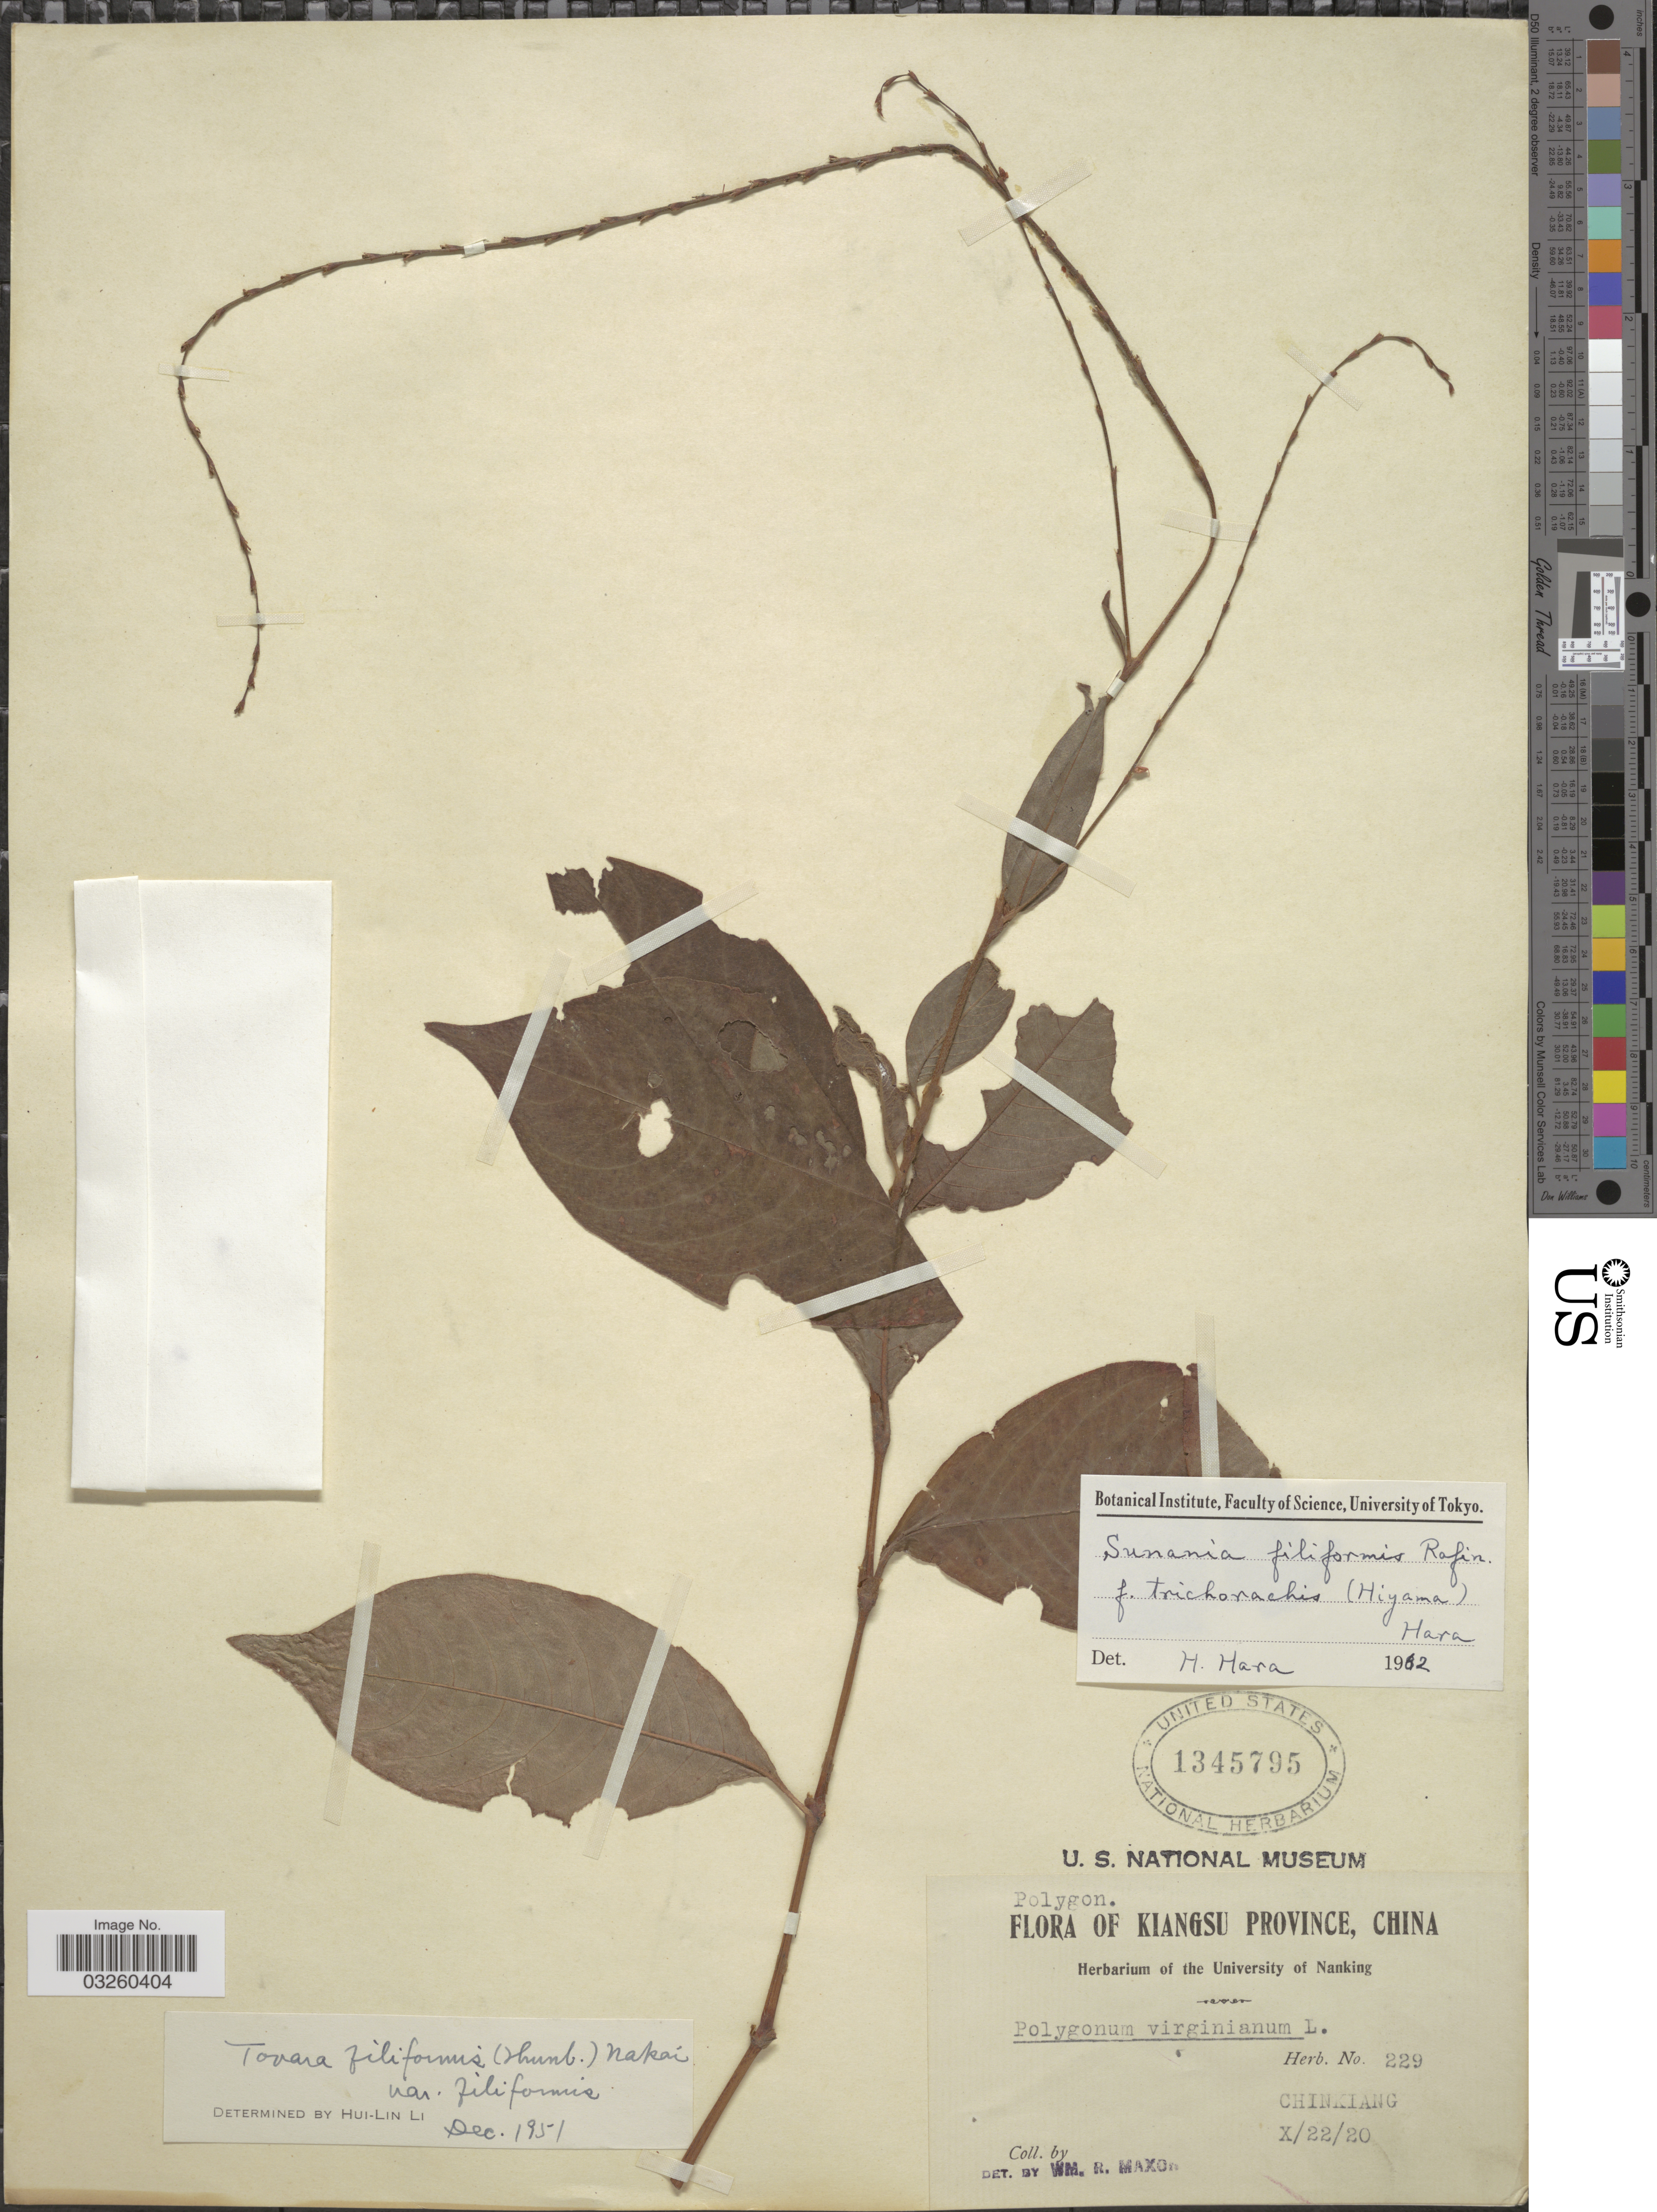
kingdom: Plantae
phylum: Tracheophyta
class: Magnoliopsida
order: Caryophyllales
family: Polygonaceae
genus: Persicaria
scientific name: Persicaria filiformis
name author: (Thunb.) Nakai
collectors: W. R. Maxon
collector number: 229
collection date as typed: Transcribed d/m/y: 22/10/20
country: China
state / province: Jiangsu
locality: Kiangsu Province. Chinkiang.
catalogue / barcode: US 1345795